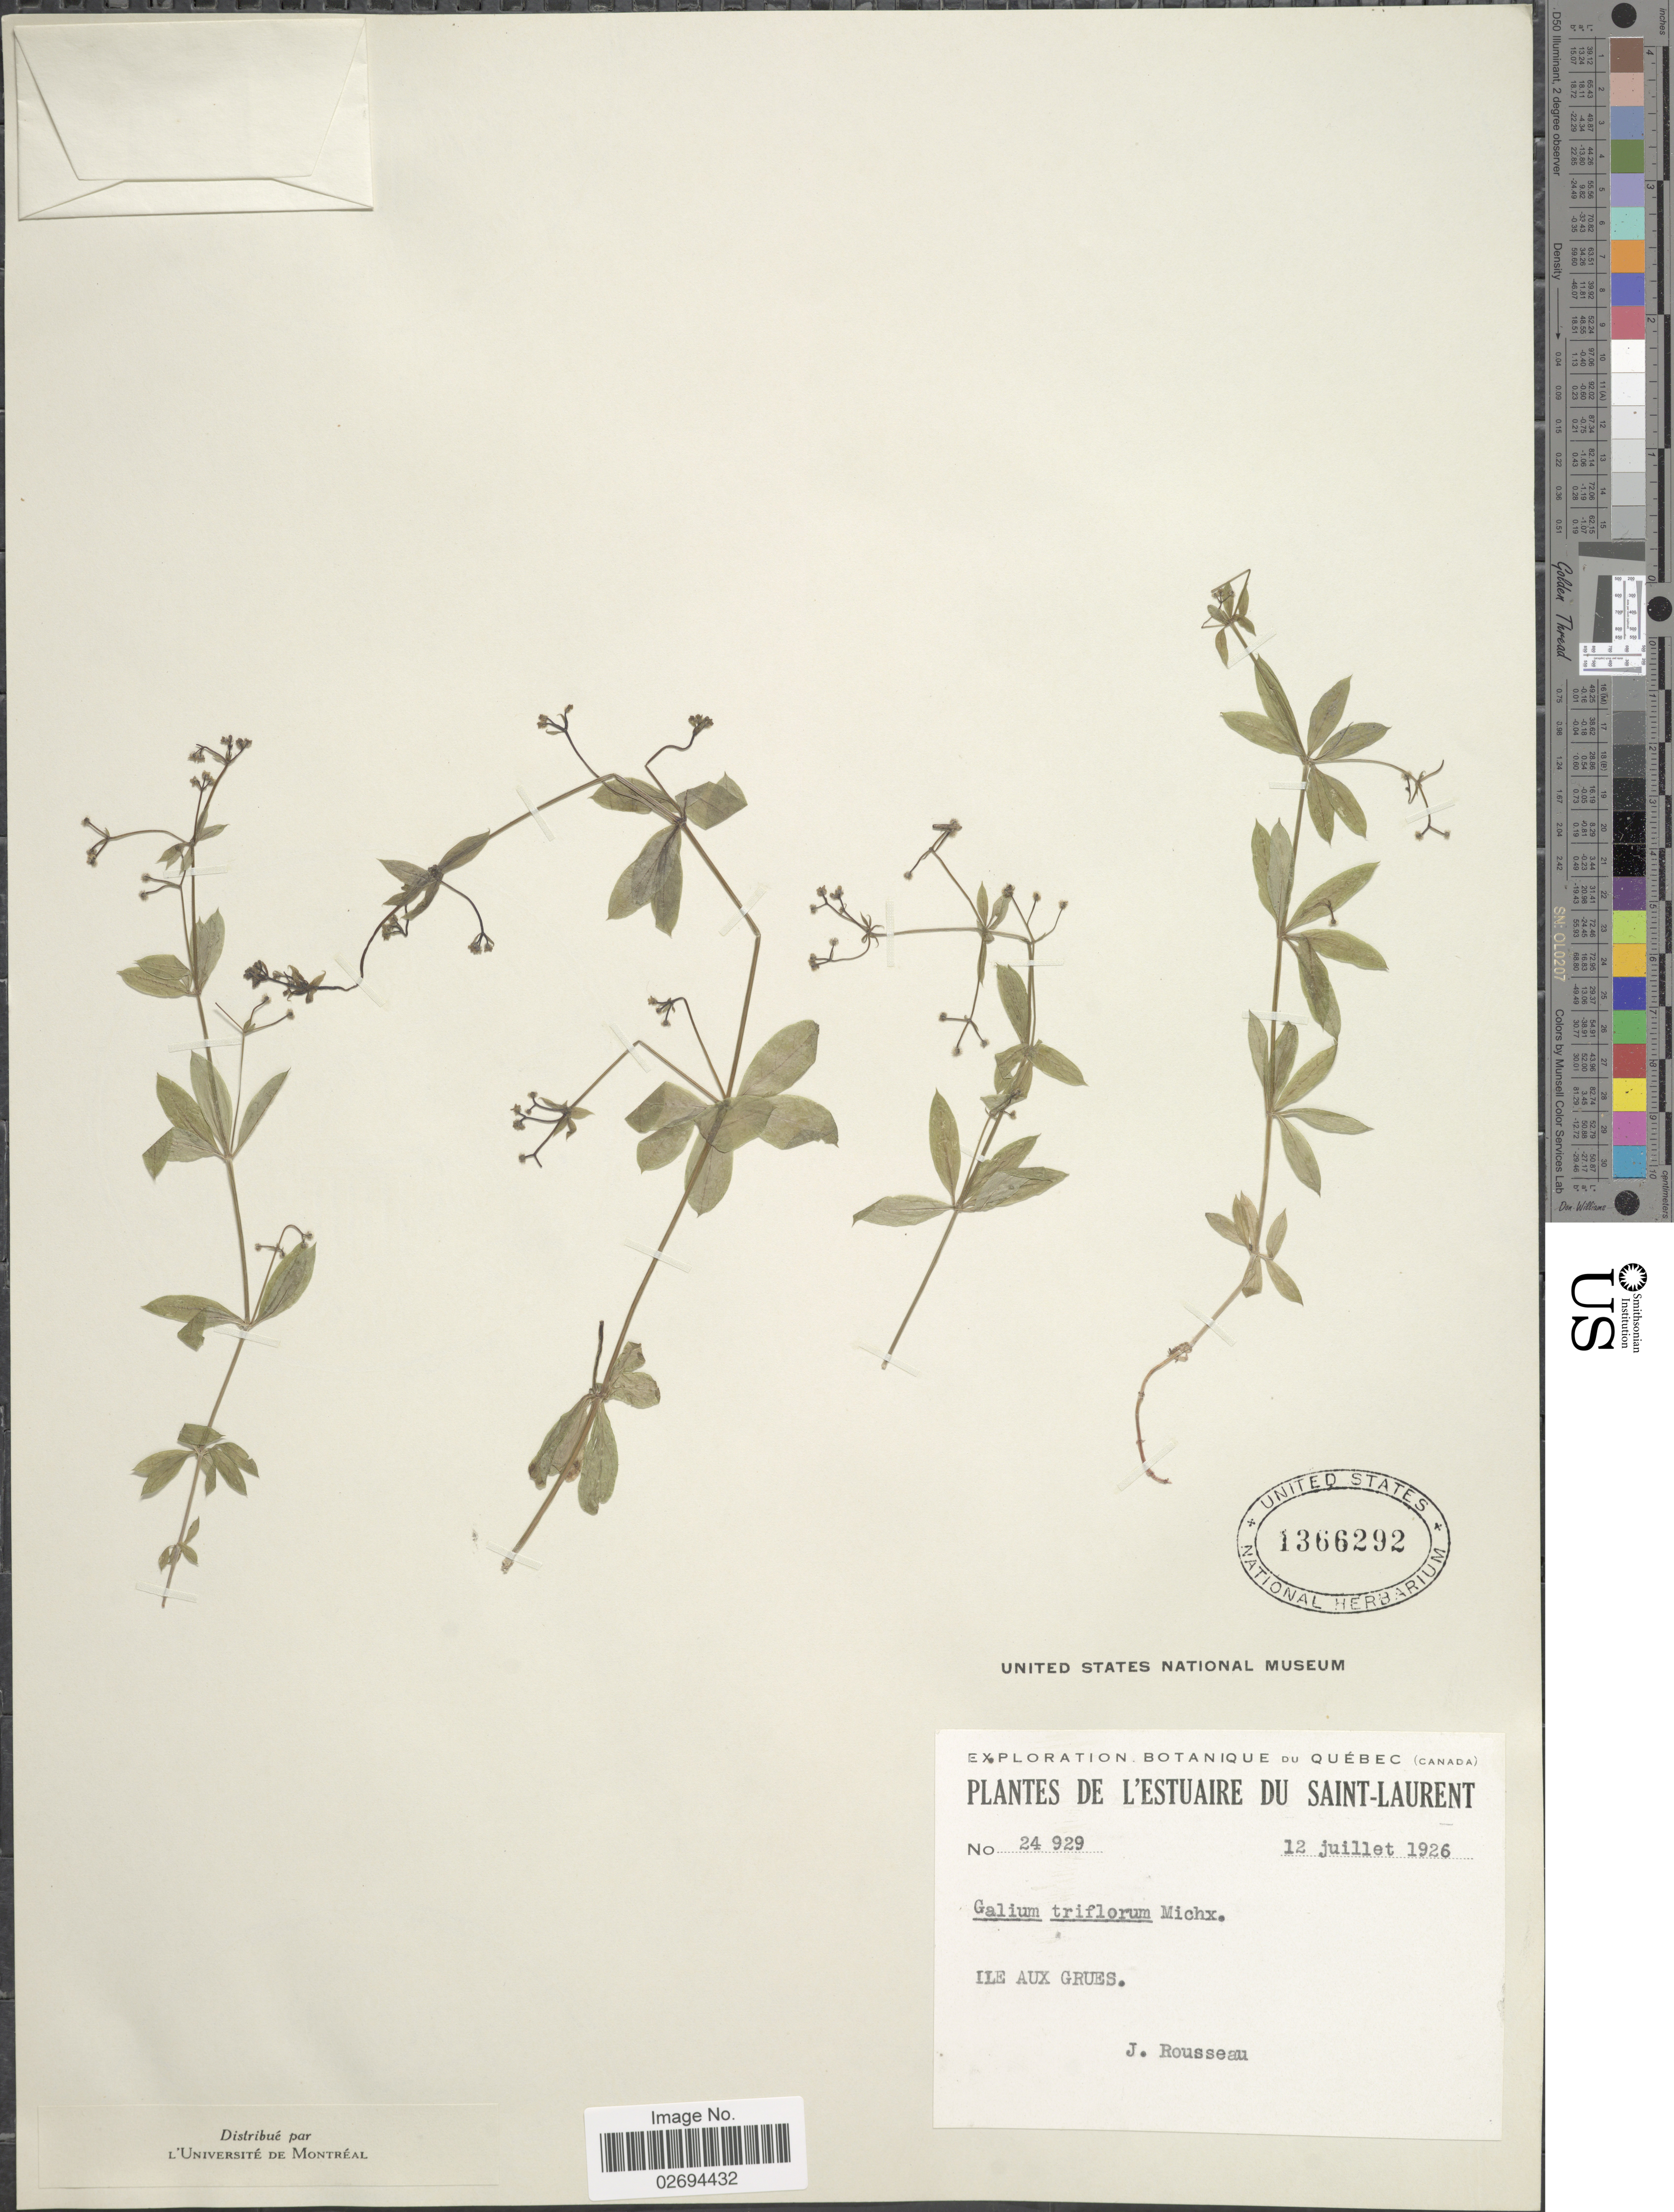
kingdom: Plantae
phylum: Tracheophyta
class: Magnoliopsida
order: Gentianales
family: Rubiaceae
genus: Galium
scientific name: Galium triflorum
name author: Michx.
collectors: J. Rousseau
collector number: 24929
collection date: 1926-07-12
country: Canada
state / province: Quebec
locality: L'Estuaire du Saint-Laurent. Ile aux Grues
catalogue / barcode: US 1366292